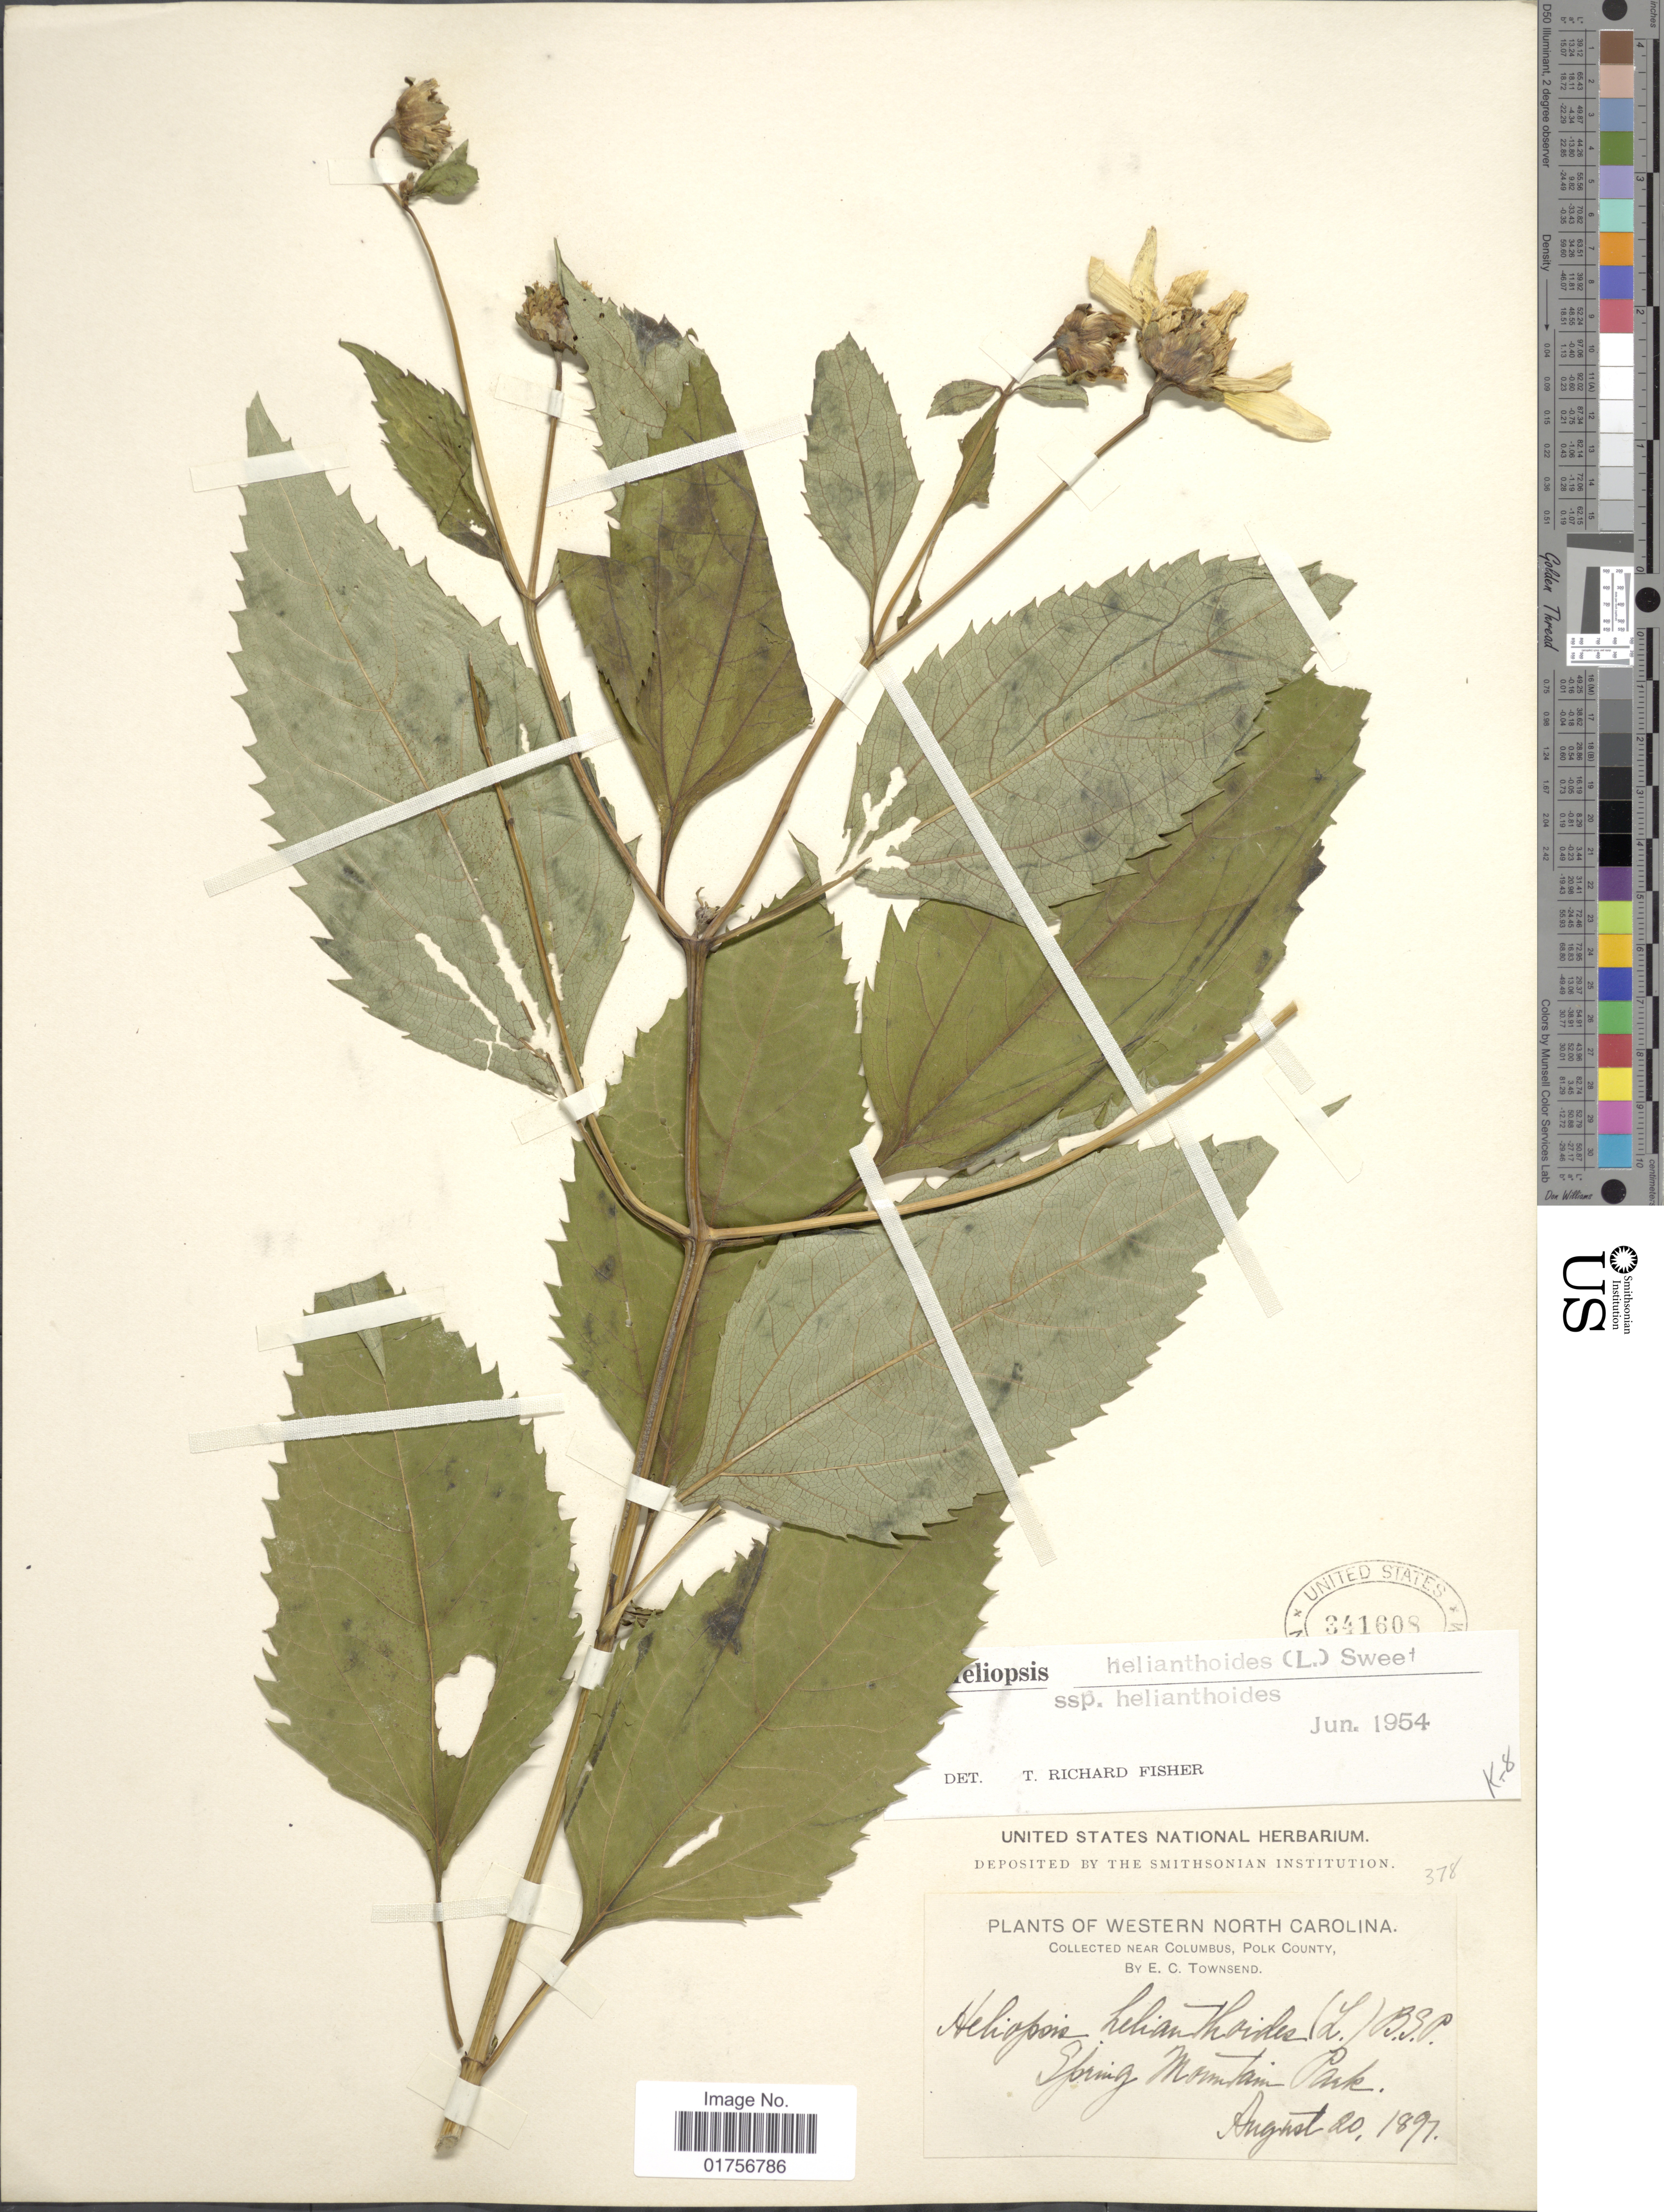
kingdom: Plantae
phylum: Tracheophyta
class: Magnoliopsida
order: Asterales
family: Asteraceae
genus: Heliopsis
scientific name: Heliopsis helianthoides subsp. helianthoides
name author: (L.) Sweet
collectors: E. C. Townsend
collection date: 1897-08-20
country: United States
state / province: North Carolina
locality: Western North Carolina, Near Columbus, Polk County, Spring Mountain Park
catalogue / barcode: US 341608